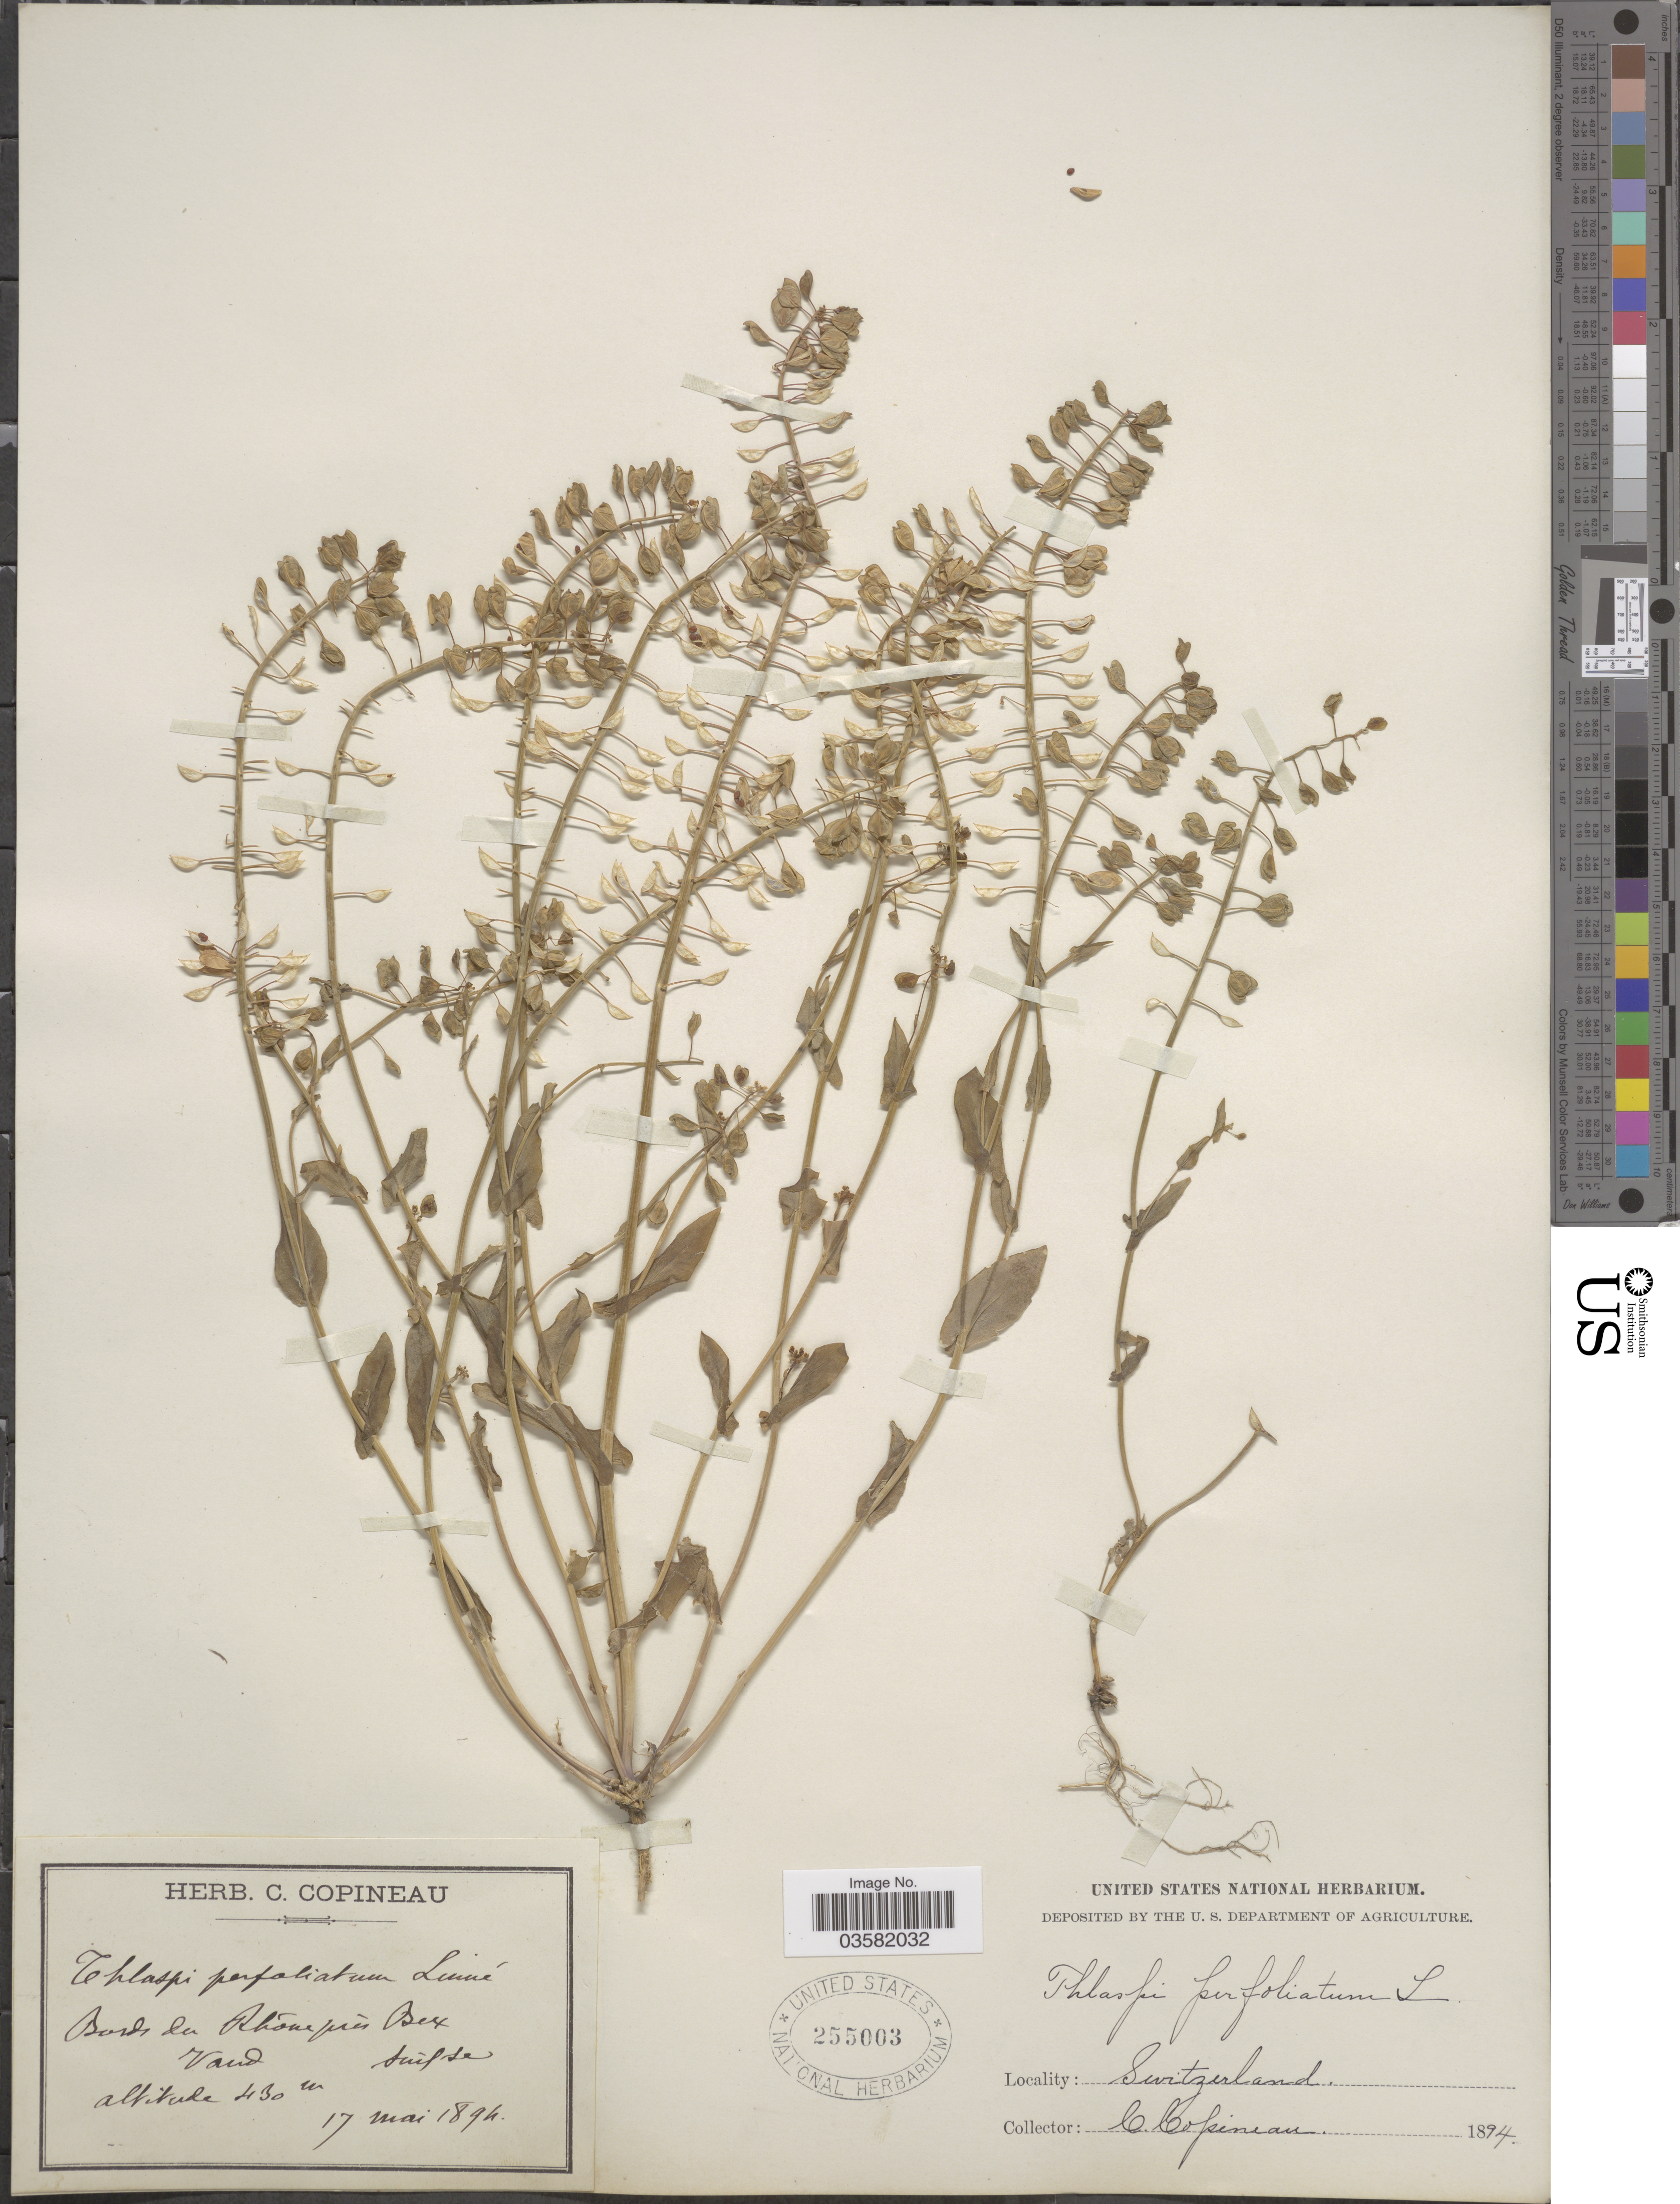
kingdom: Plantae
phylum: Tracheophyta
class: Magnoliopsida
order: Brassicales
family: Brassicaceae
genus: Thlaspi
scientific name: Thlaspi perfoliatum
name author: L.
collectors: C. Copineau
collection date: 1894-05-17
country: Switzerland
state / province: Vaud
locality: Bords du Rhône prés Bex. Suisse.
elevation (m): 430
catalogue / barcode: US 255003